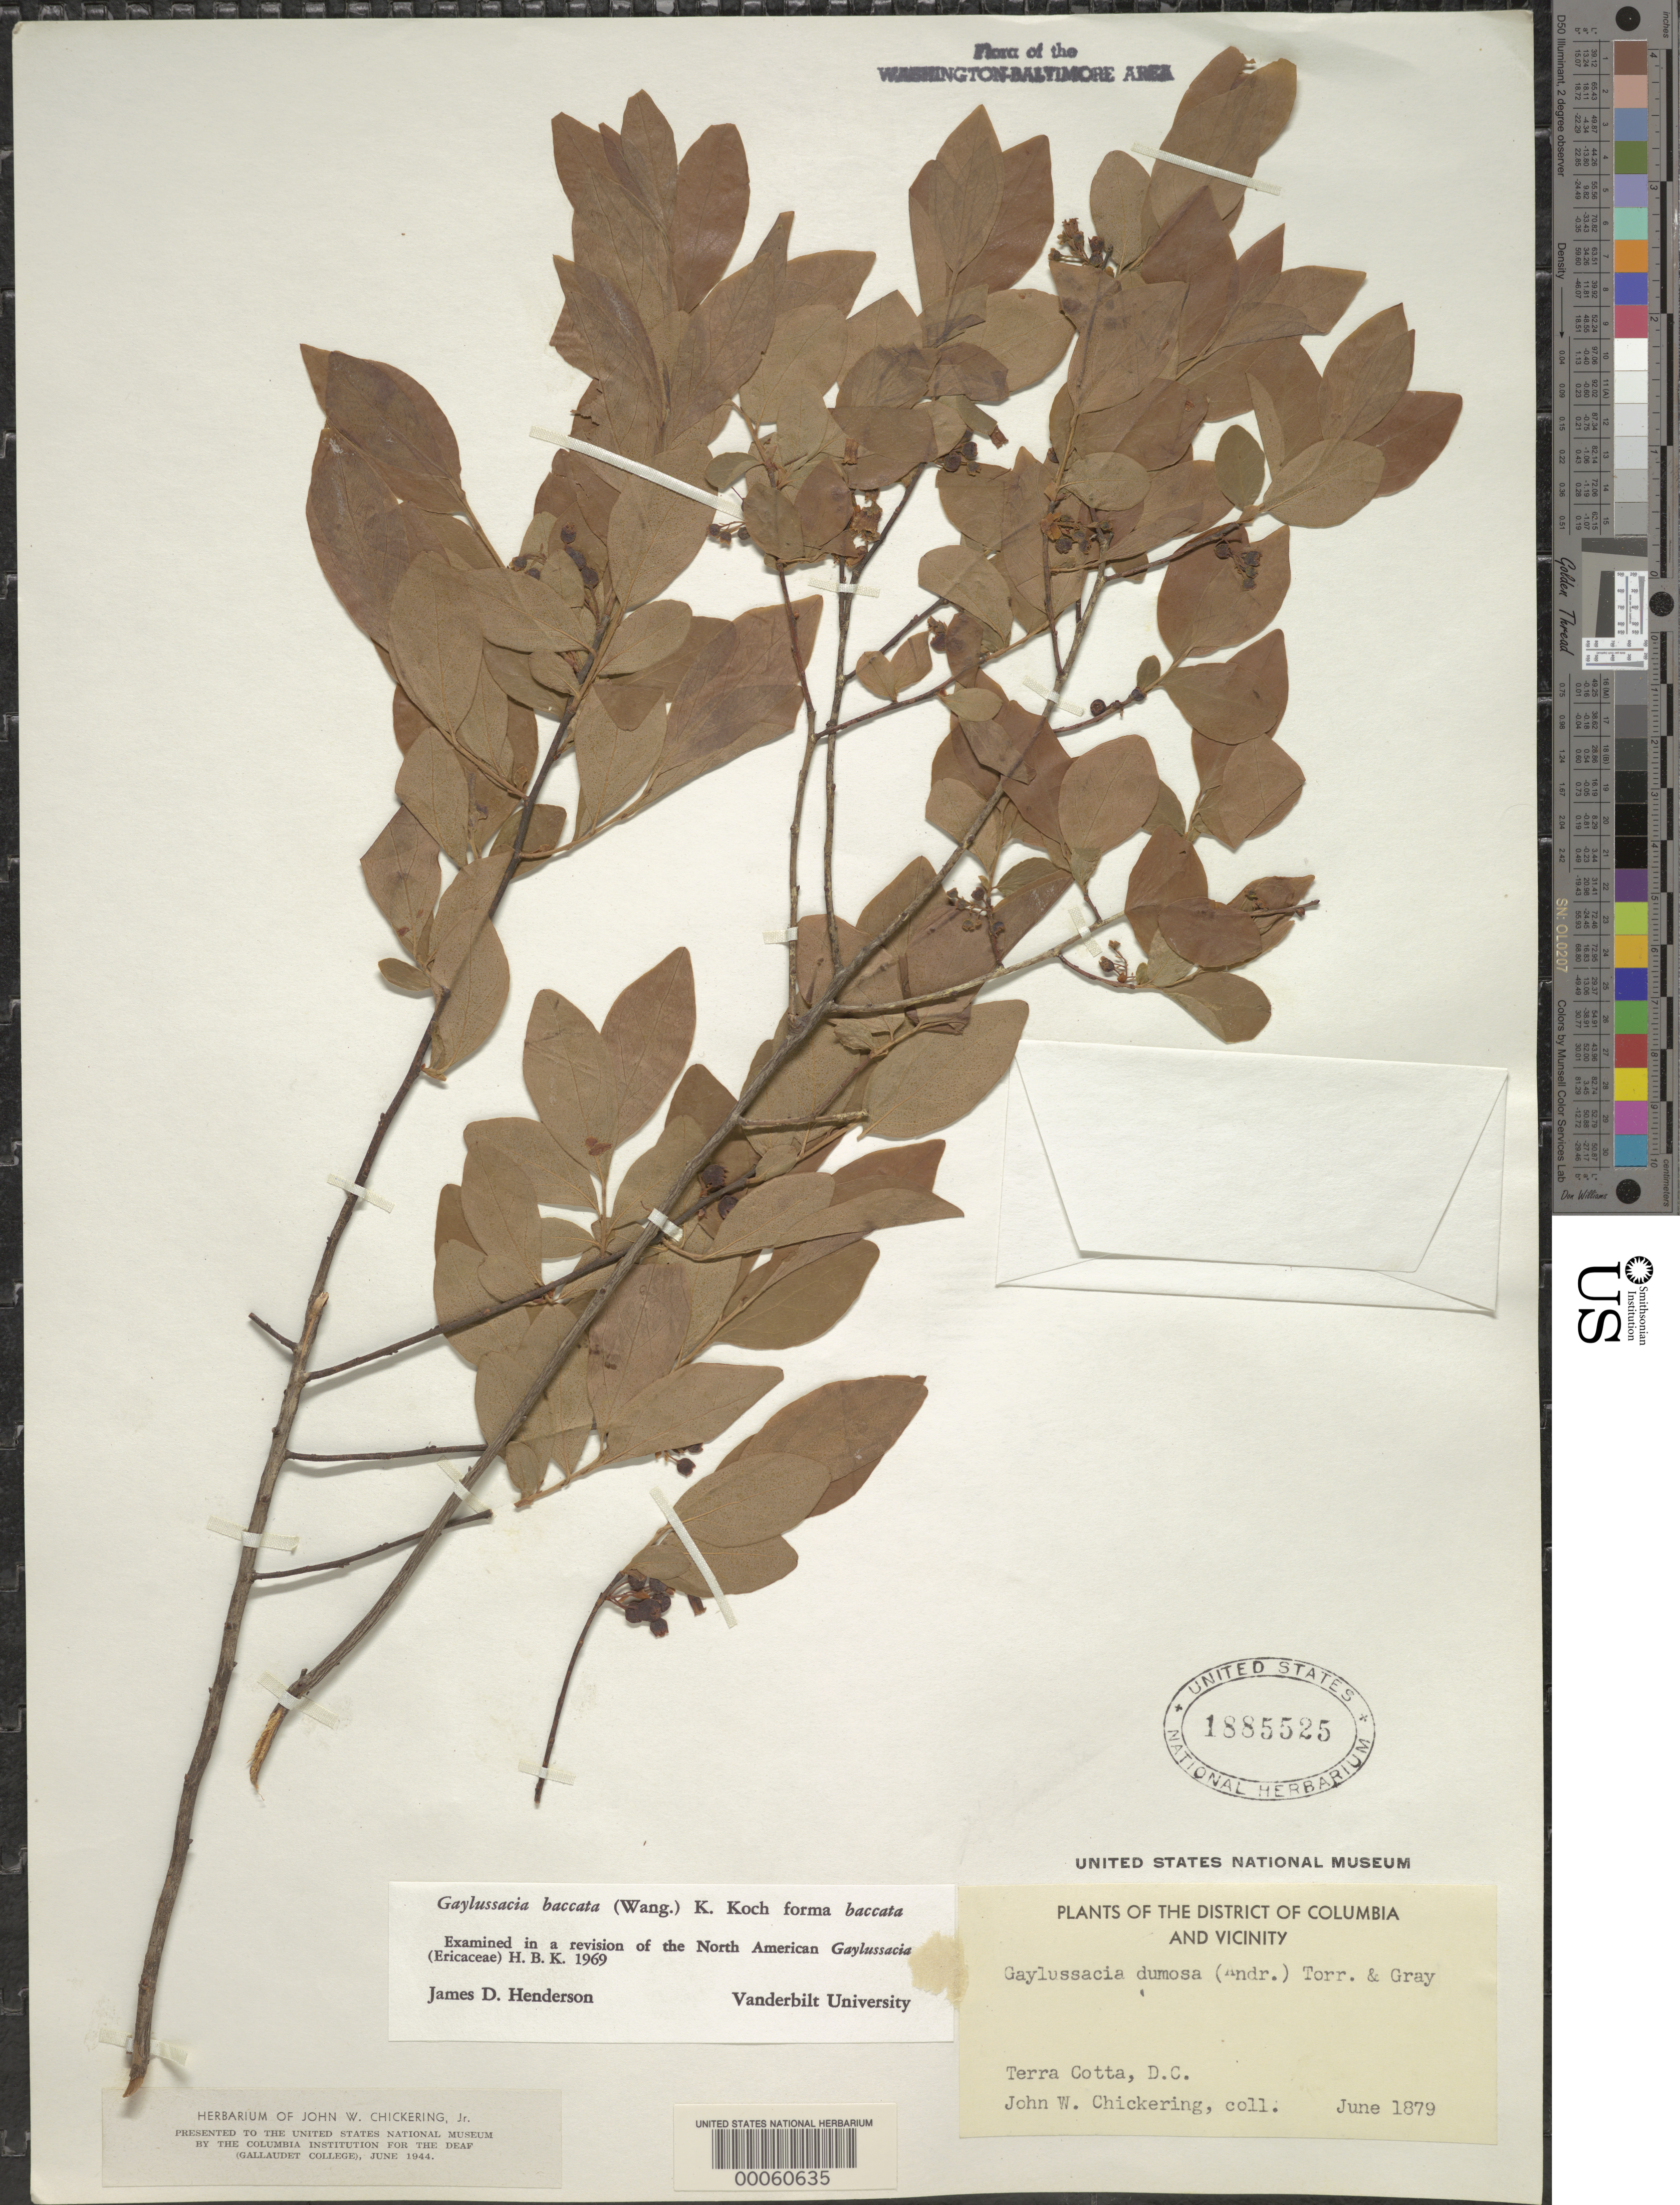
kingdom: Plantae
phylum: Tracheophyta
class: Magnoliopsida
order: Ericales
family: Ericaceae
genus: Gaylussacia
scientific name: Gaylussacia baccata f. baccata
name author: (Wangenh.) K. Koch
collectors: J. Chickering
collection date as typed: Jun 1879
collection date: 1879-06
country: United States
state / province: District of Columbia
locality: Terra Cotta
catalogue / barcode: US 1885525